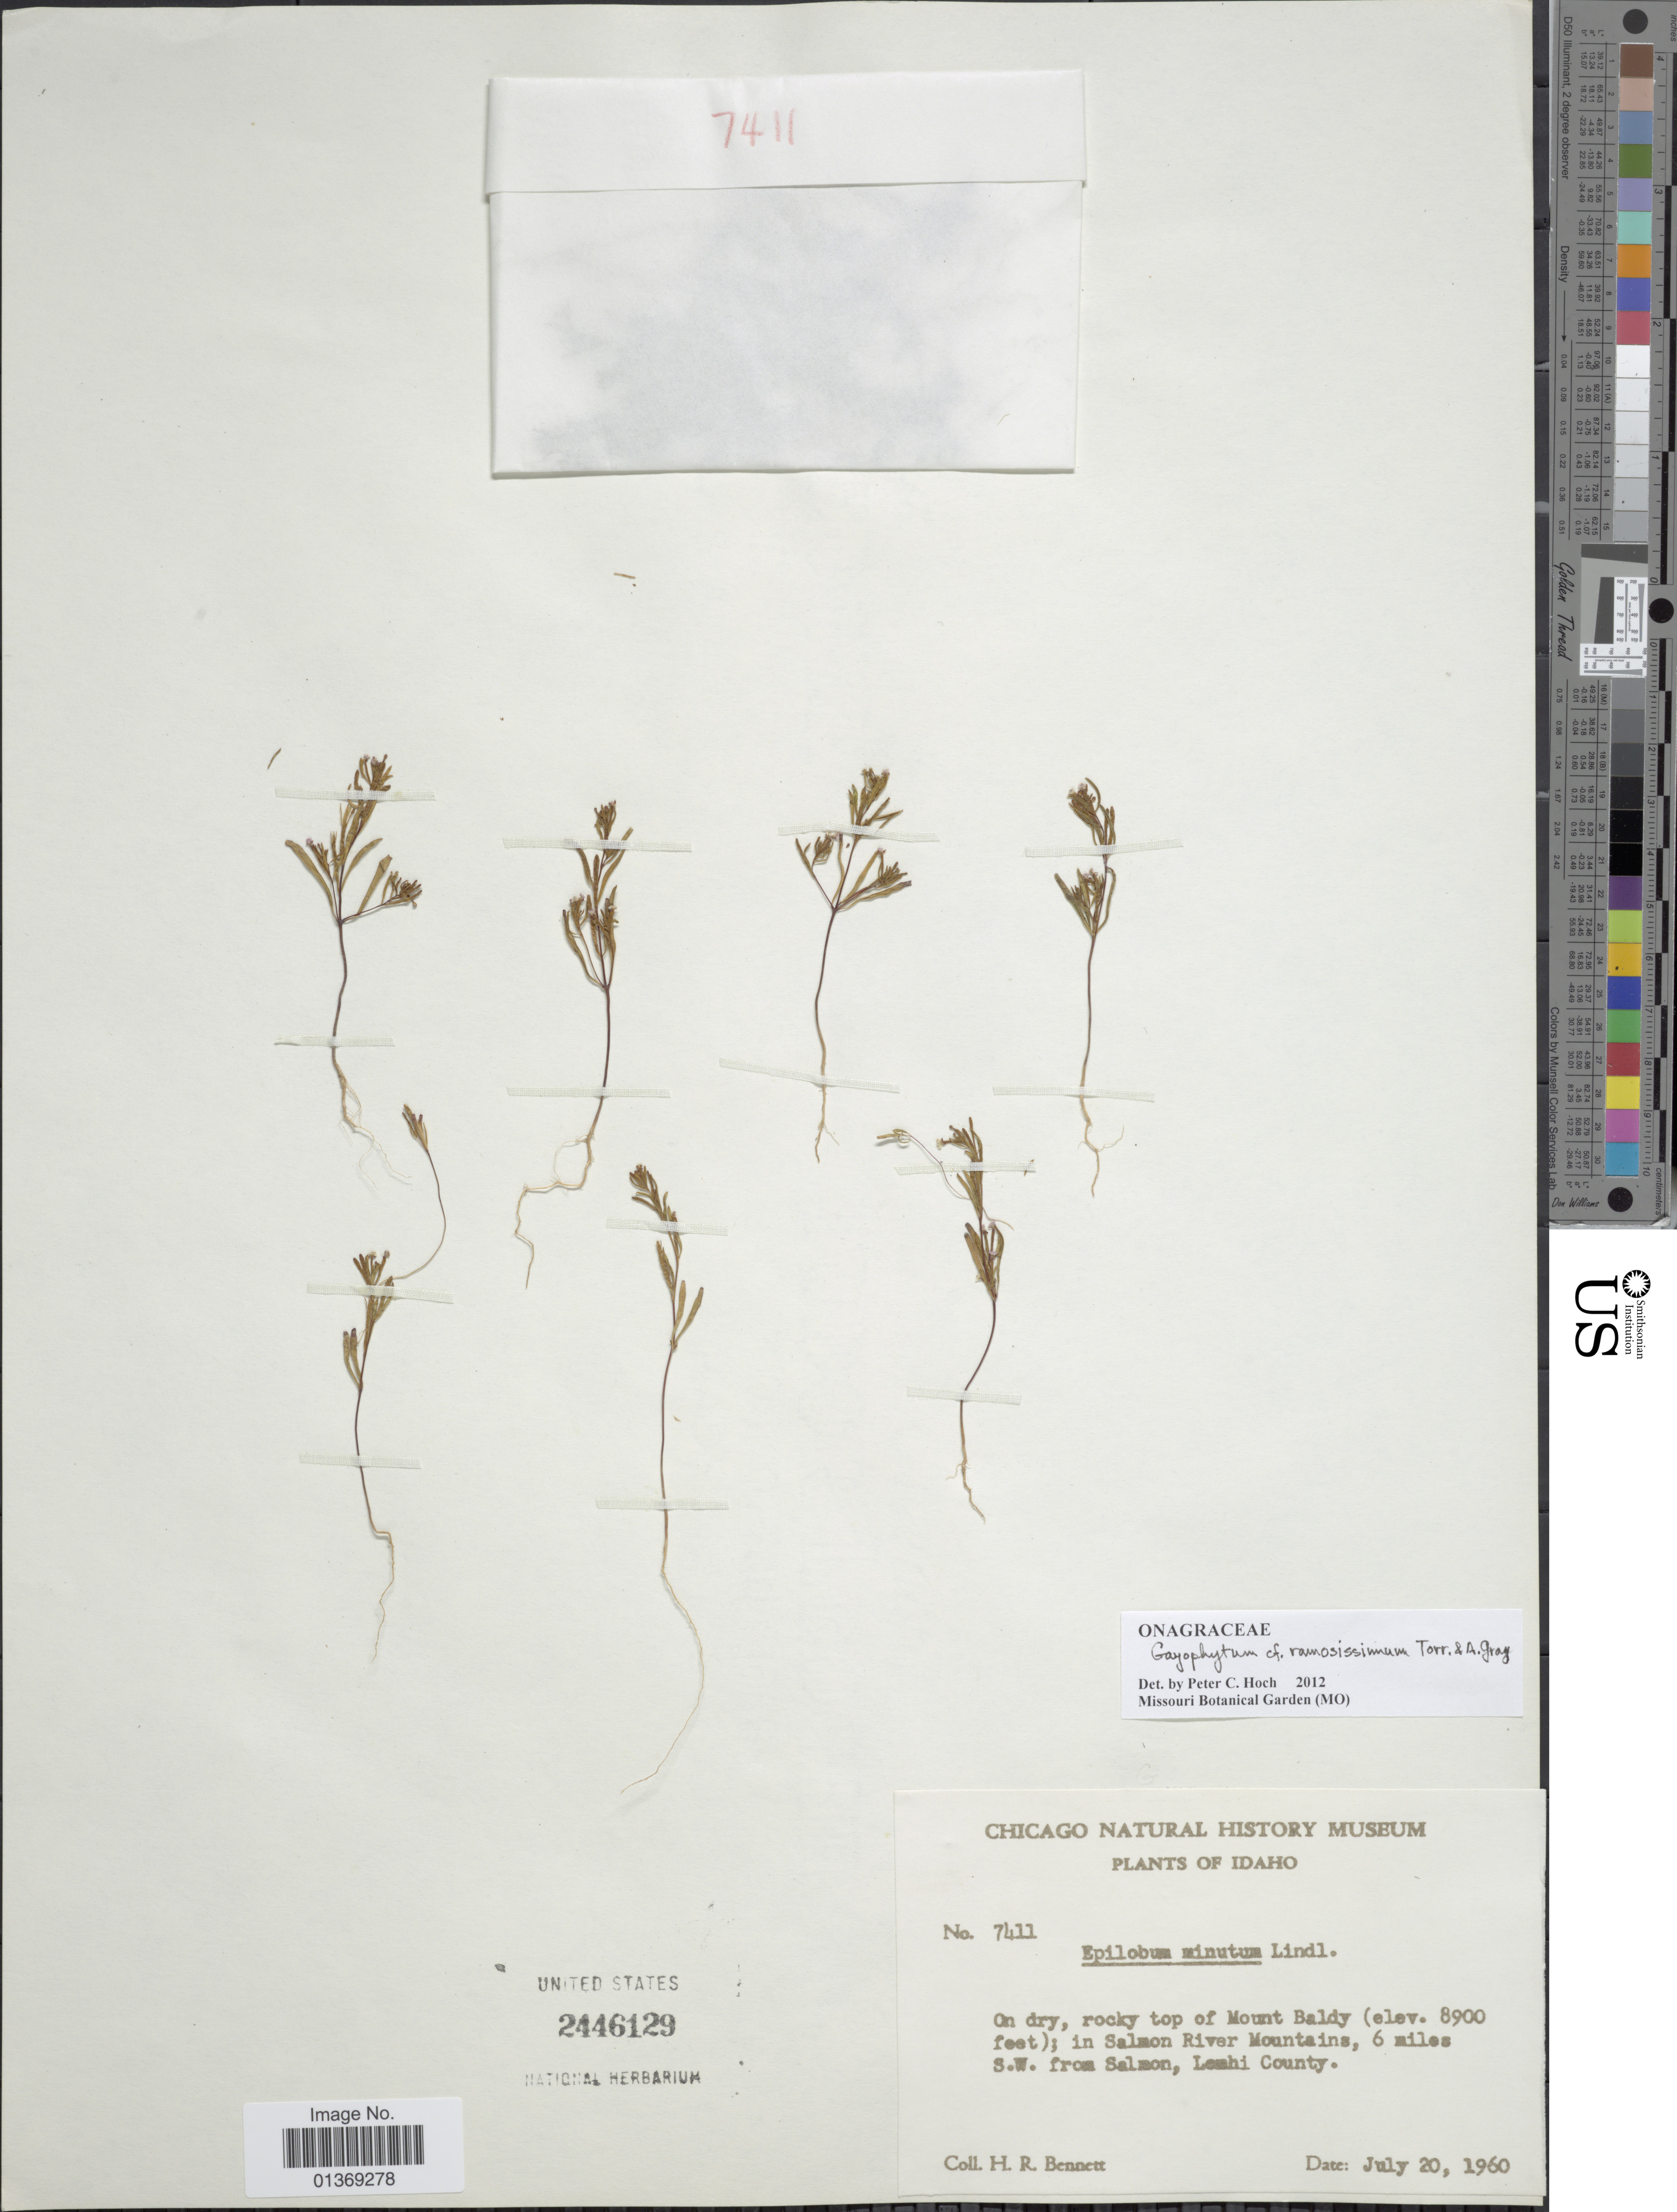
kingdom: Plantae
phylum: Tracheophyta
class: Magnoliopsida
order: Myrtales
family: Onagraceae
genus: Gayophytum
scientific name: Gayophytum ramosissimum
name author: Torr. & A. Gray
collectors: H. R. Bennett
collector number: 7411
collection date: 1960-07-20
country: United States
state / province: Idaho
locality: Rocky top of Mount Baldy; in Salmon River Mountains, 6 miles S.W. from Salmon, Lemhi County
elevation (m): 2713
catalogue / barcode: US 2446129